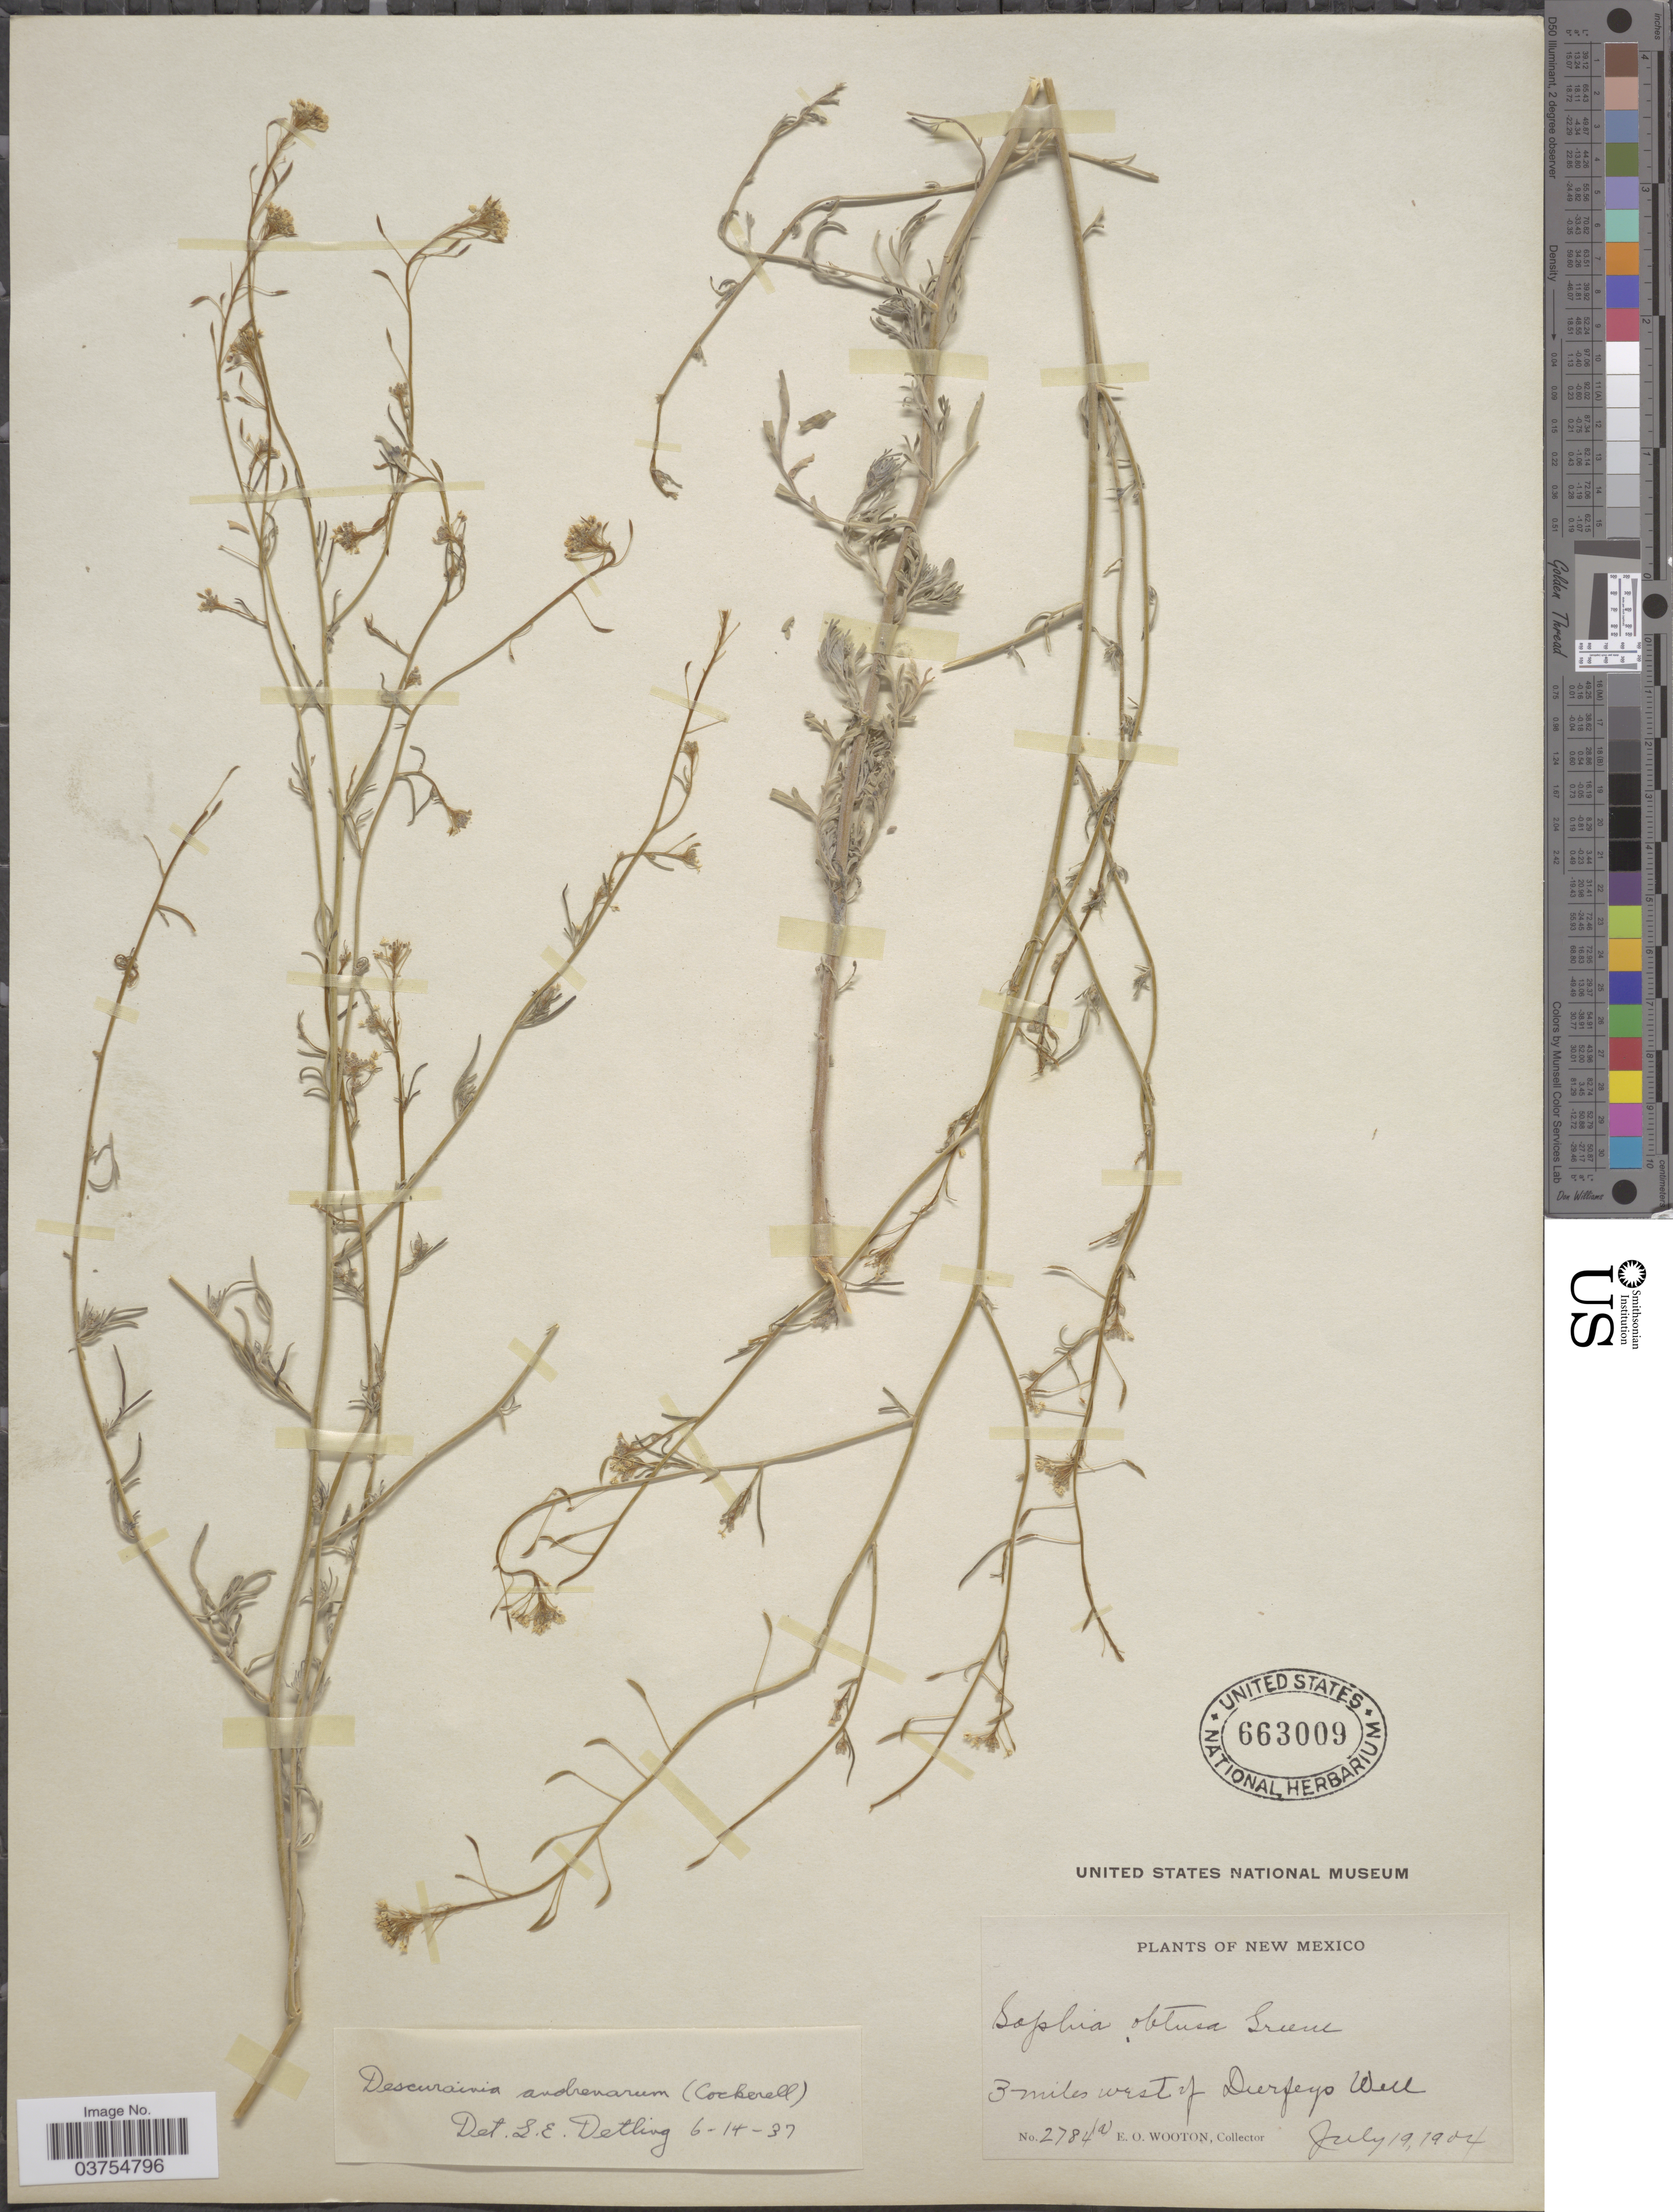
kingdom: Plantae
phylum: Tracheophyta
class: Magnoliopsida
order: Brassicales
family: Brassicaceae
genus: Descurainia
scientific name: Descurainia pinnata subsp. halictorum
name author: (Cockerell) Detling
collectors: E. O. Wooton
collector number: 2784a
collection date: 1904-07-19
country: United States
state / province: New Mexico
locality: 3 miles west of Durfeys Well.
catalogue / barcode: US 663009